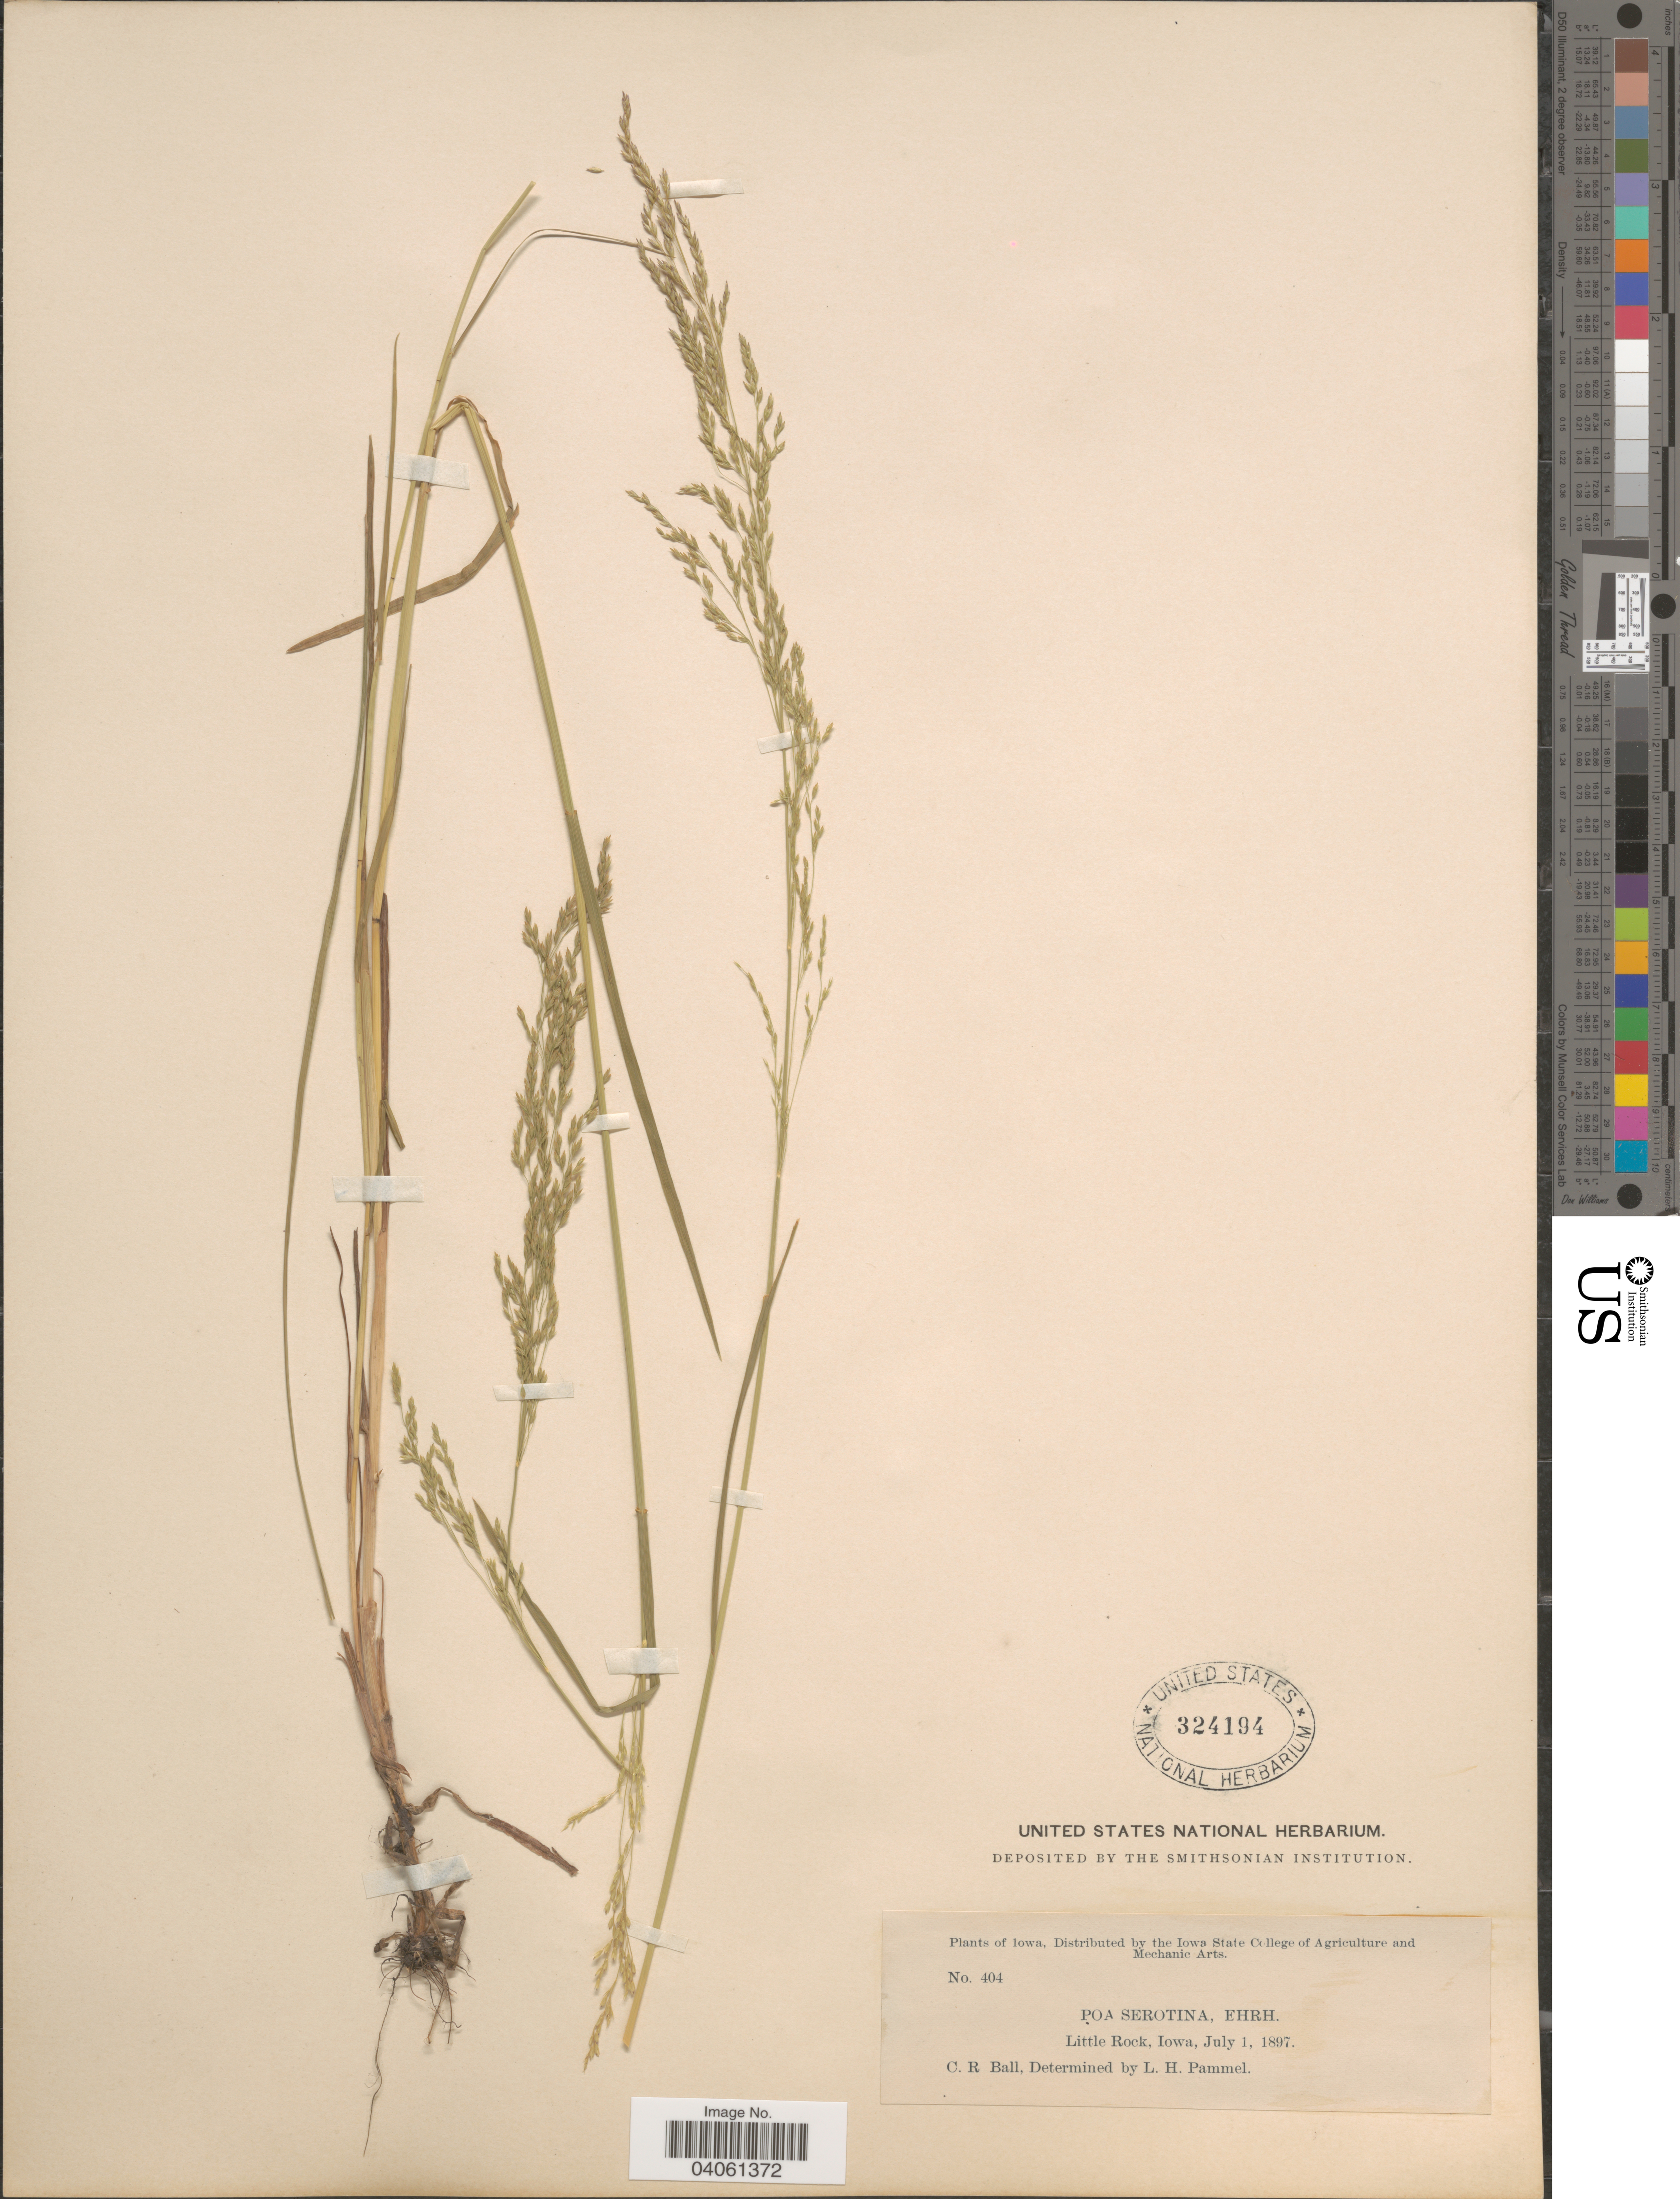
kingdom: Plantae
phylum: Tracheophyta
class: Liliopsida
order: Poales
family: Poaceae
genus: Poa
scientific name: Poa palustris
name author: L.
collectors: C. R. Ball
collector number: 404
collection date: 1897-07-01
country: United States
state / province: Iowa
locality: Little Rock.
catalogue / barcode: US 324194